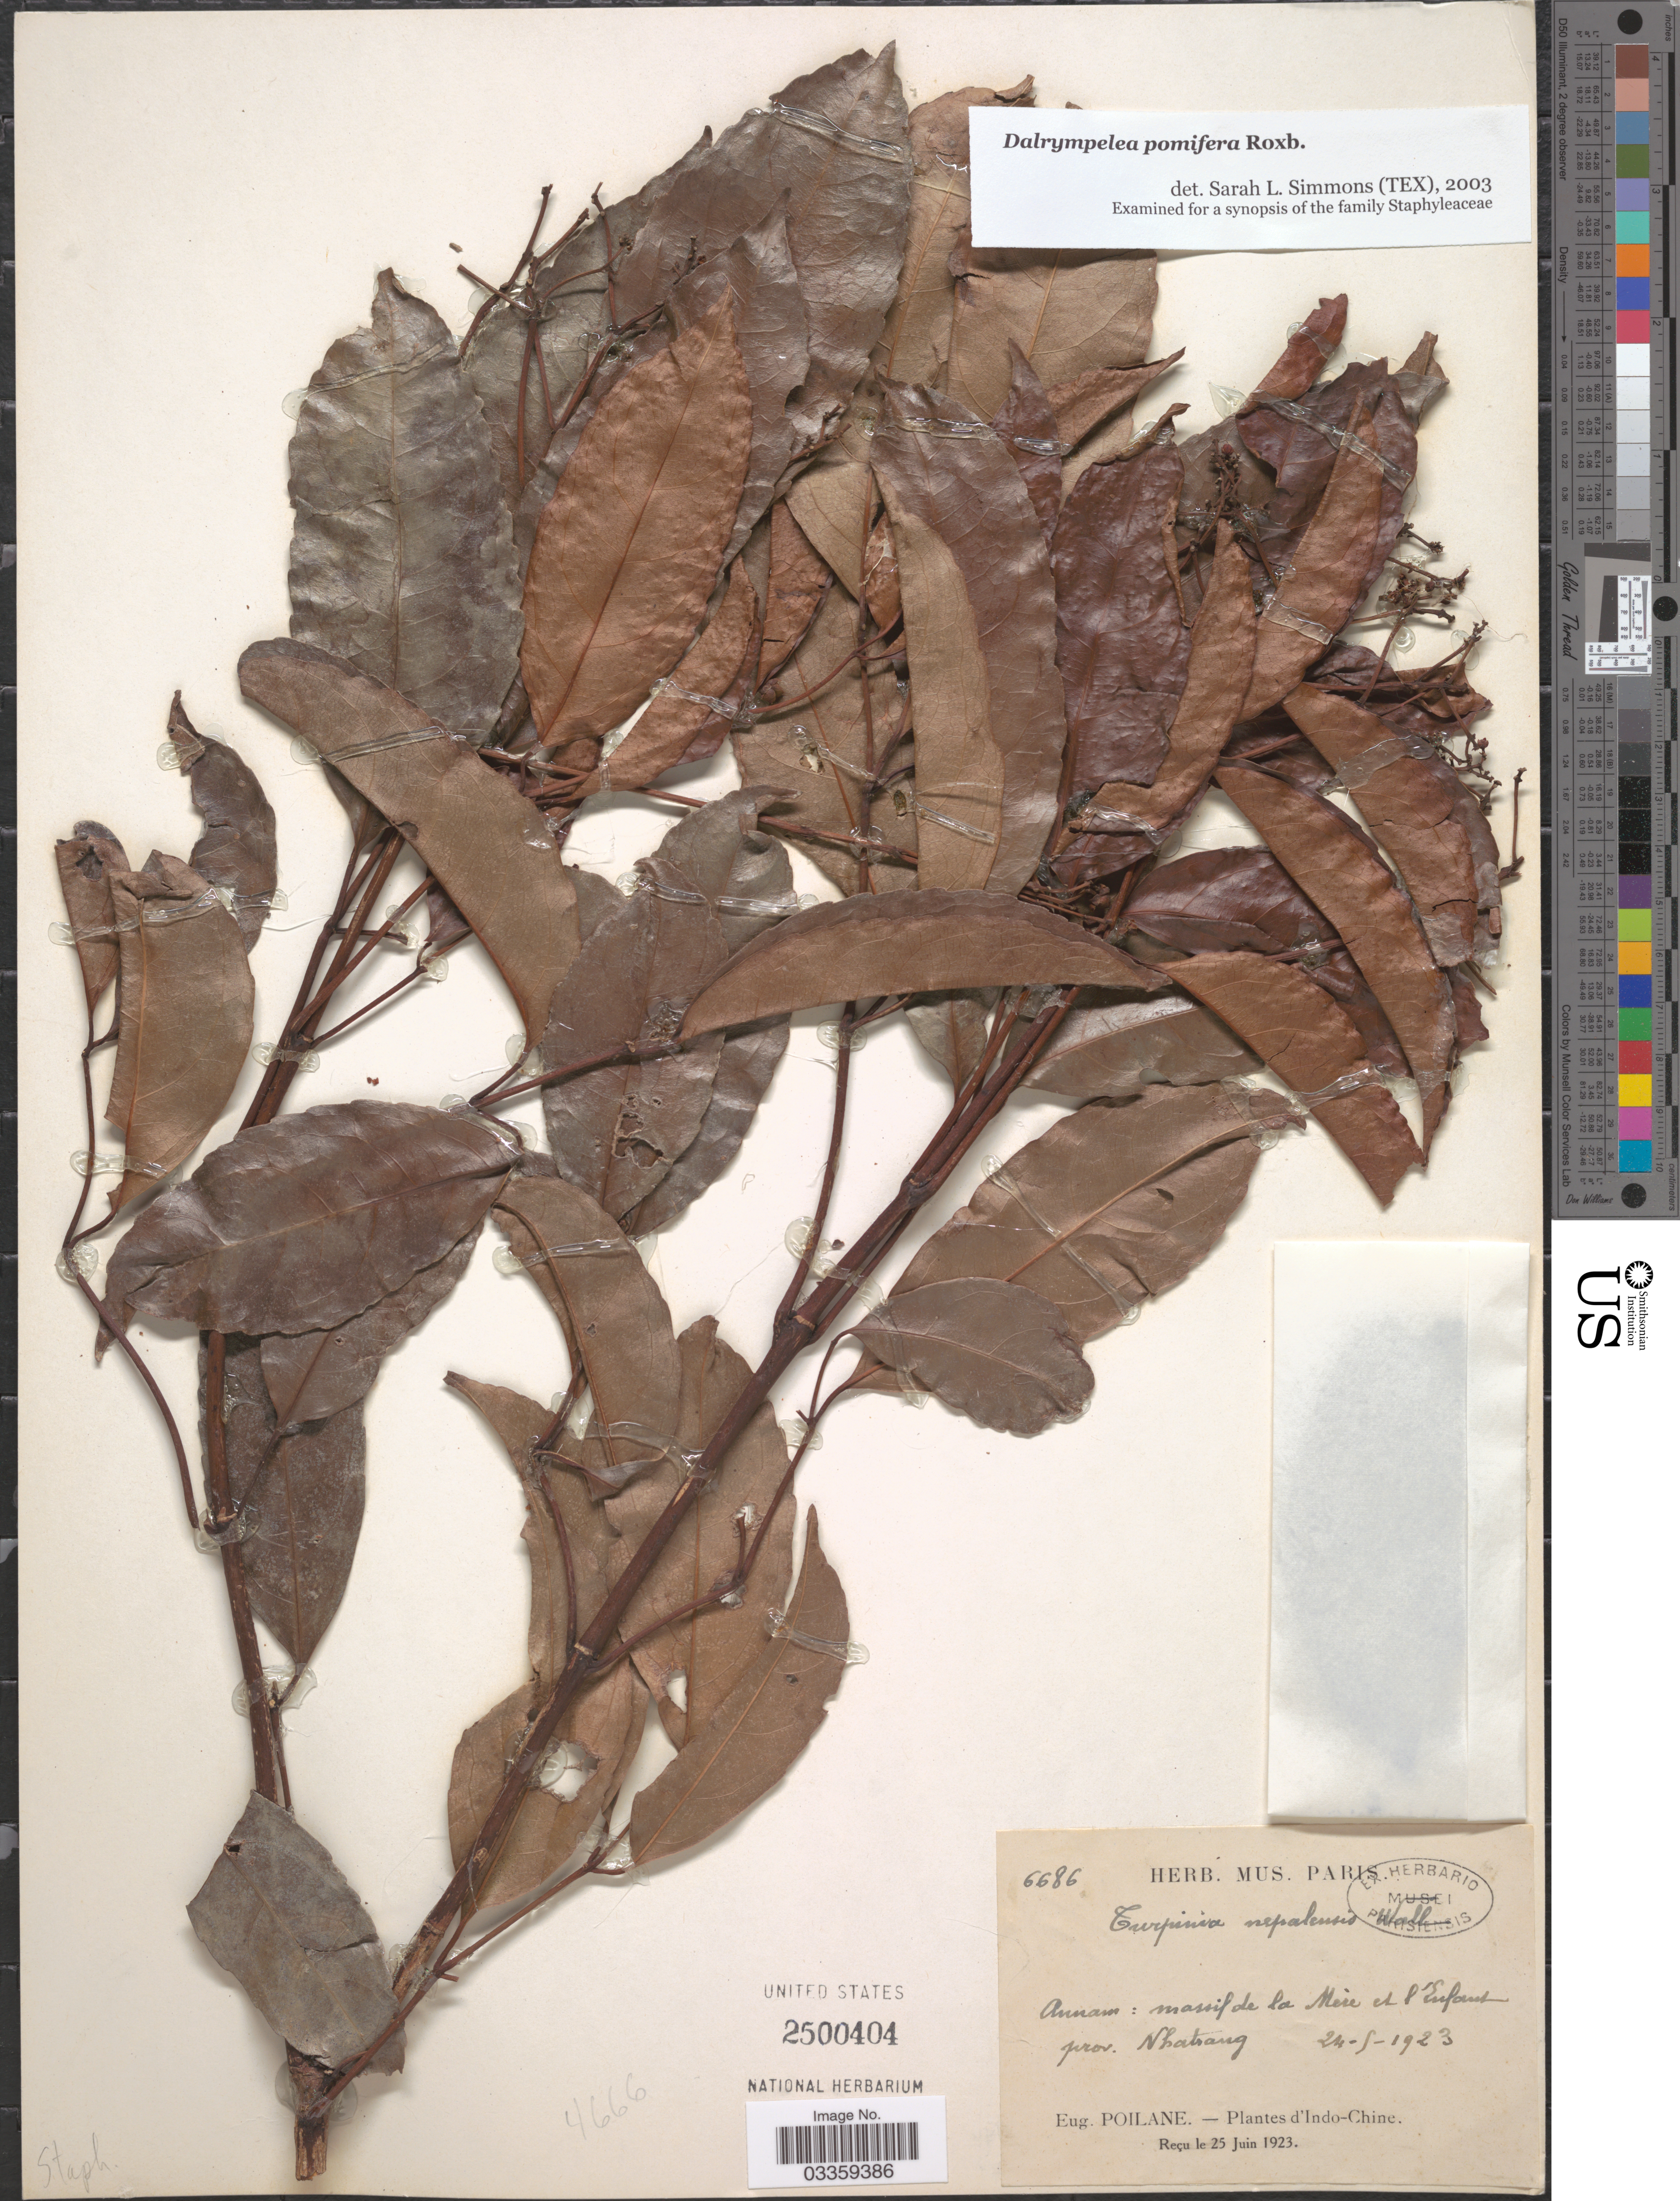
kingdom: Plantae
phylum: Tracheophyta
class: Magnoliopsida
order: Crossosomatales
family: Staphyleaceae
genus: Dalrympelea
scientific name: Dalrympelea pomifera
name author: Roxb.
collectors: E. Poilane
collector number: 6686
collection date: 1923-05-24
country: Vietnam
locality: Annam: massif de la Mere et l'Enfant. Prov. Nbatrang. Indo-Chine.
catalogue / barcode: US 2500404